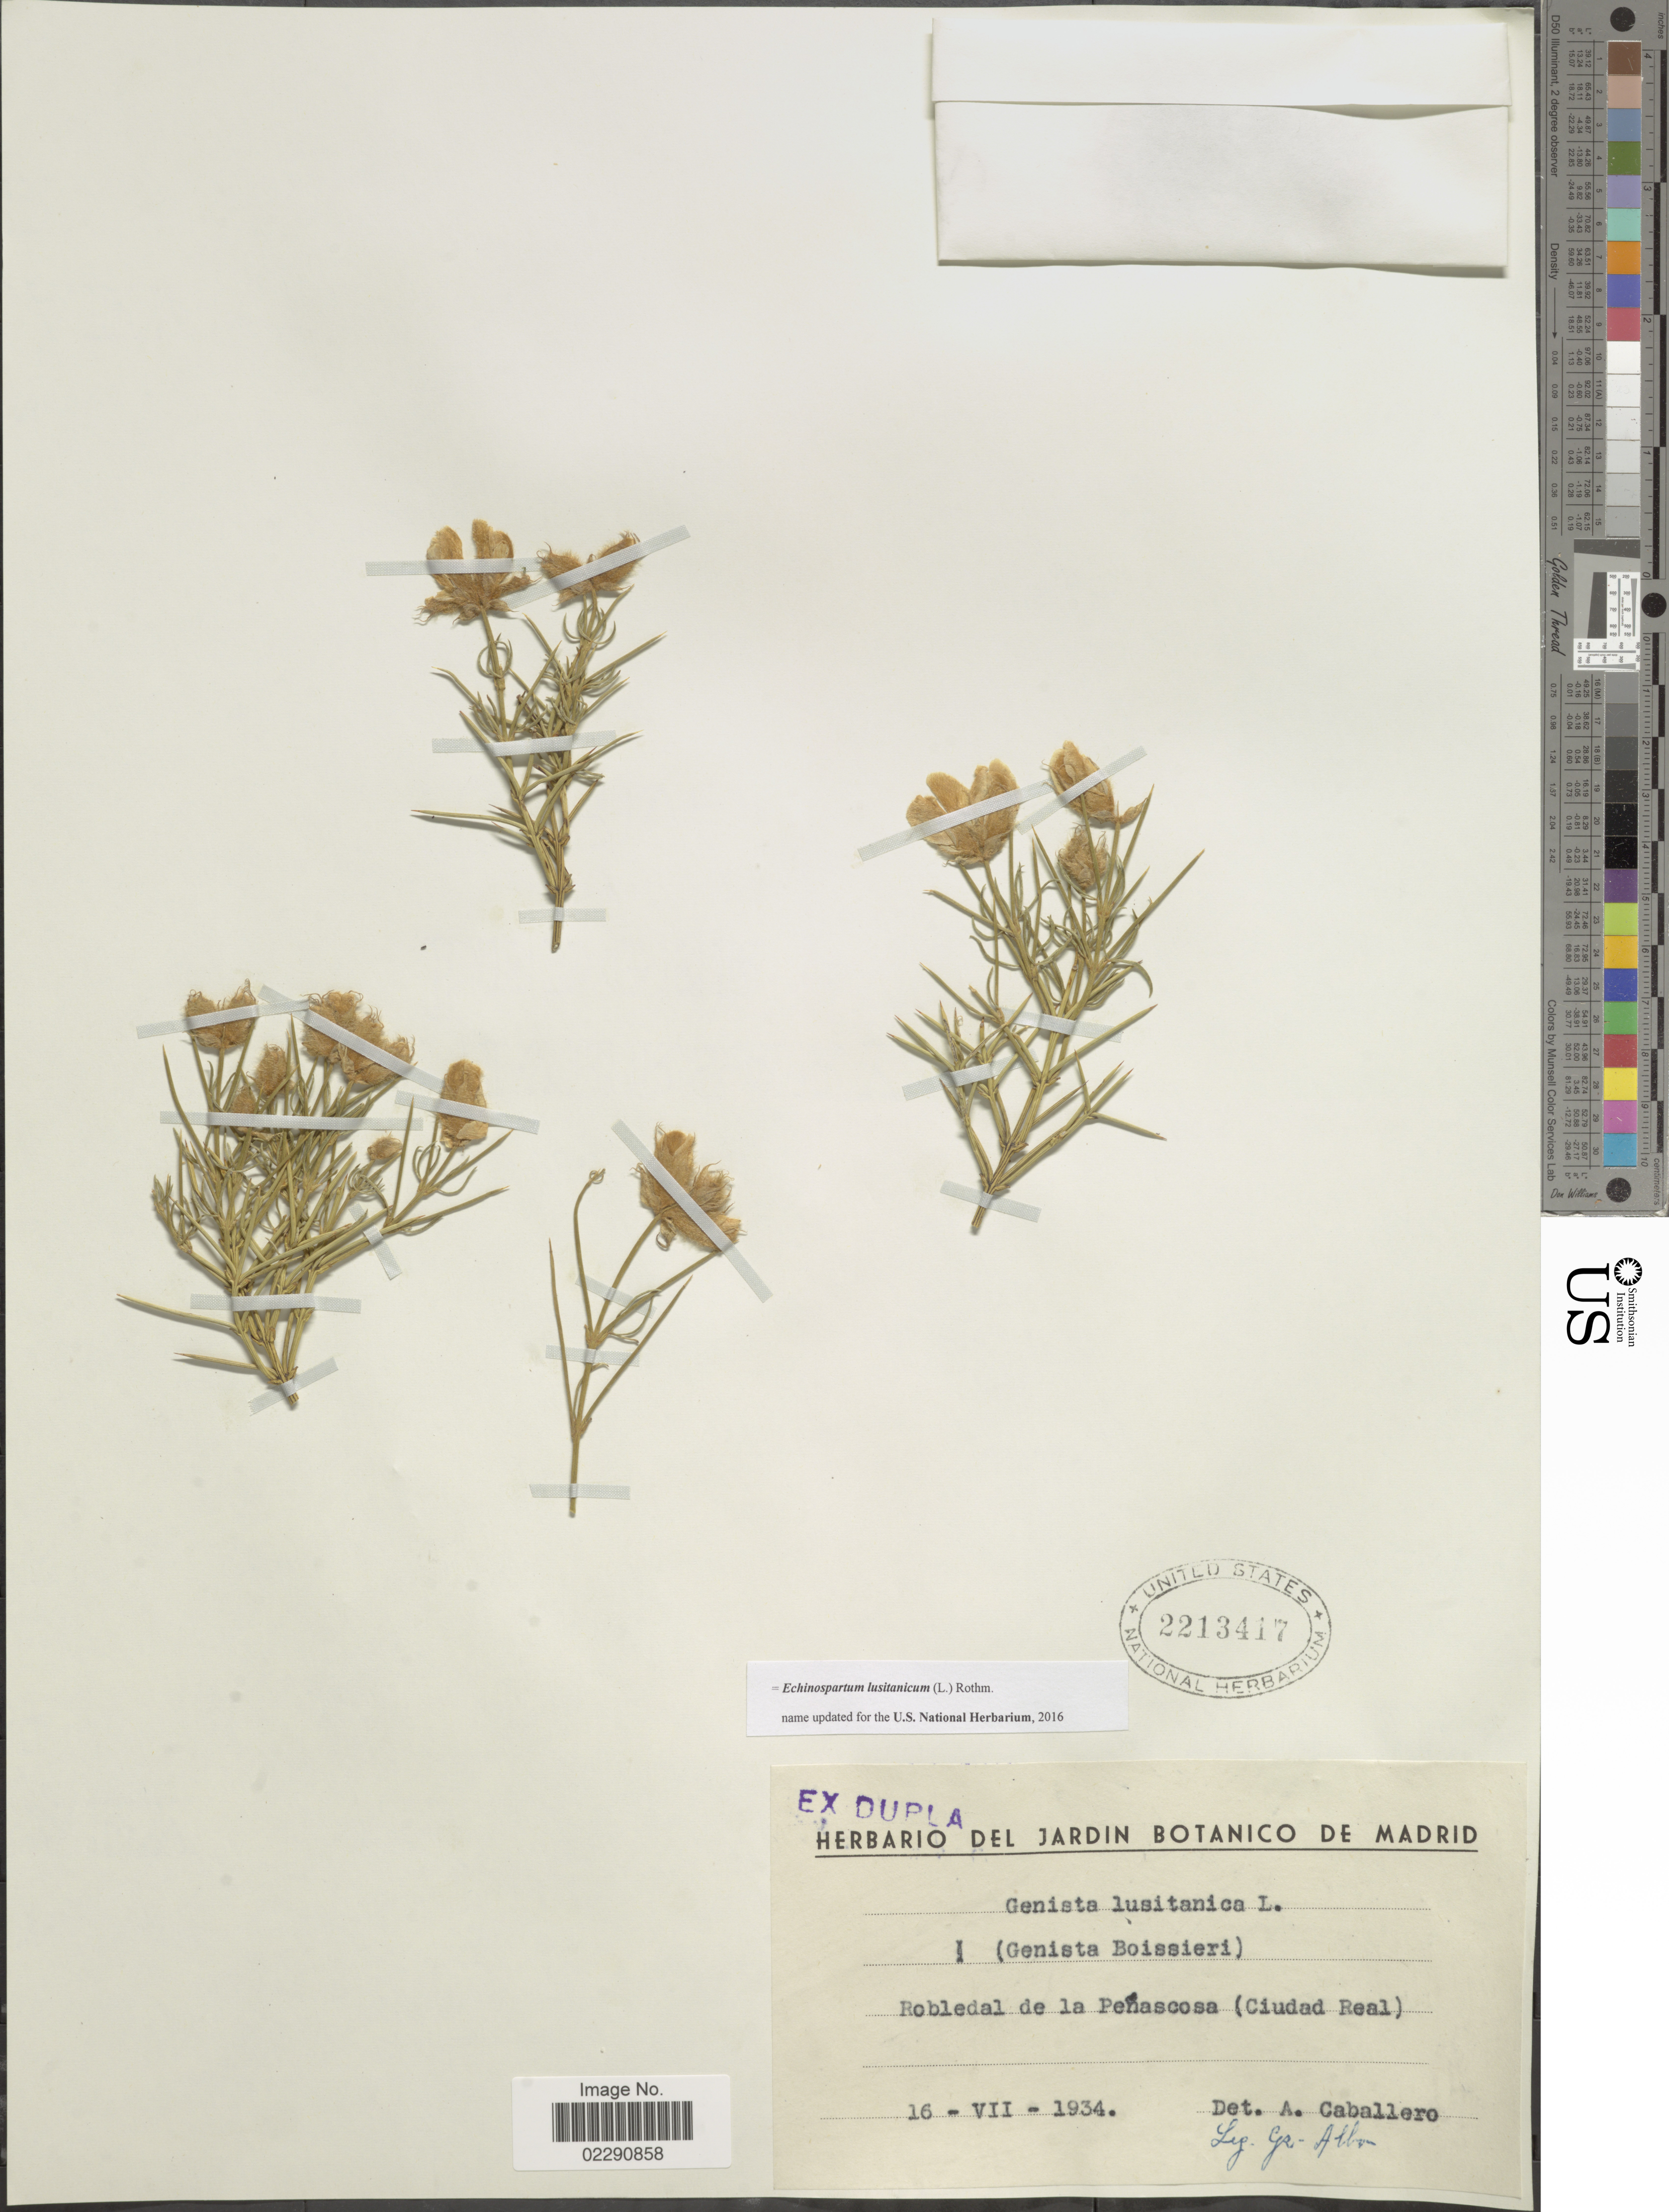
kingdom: Plantae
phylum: Tracheophyta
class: Magnoliopsida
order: Fabales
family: Fabaceae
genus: Echinospartum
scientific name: Echinospartum lusitanicum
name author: (L.) Rothm.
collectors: Abbon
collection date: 1934-07-16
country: Spain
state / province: Castilla-La Mancha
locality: Robledal de la Penascosa (Ciudad Real)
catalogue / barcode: US 2213417